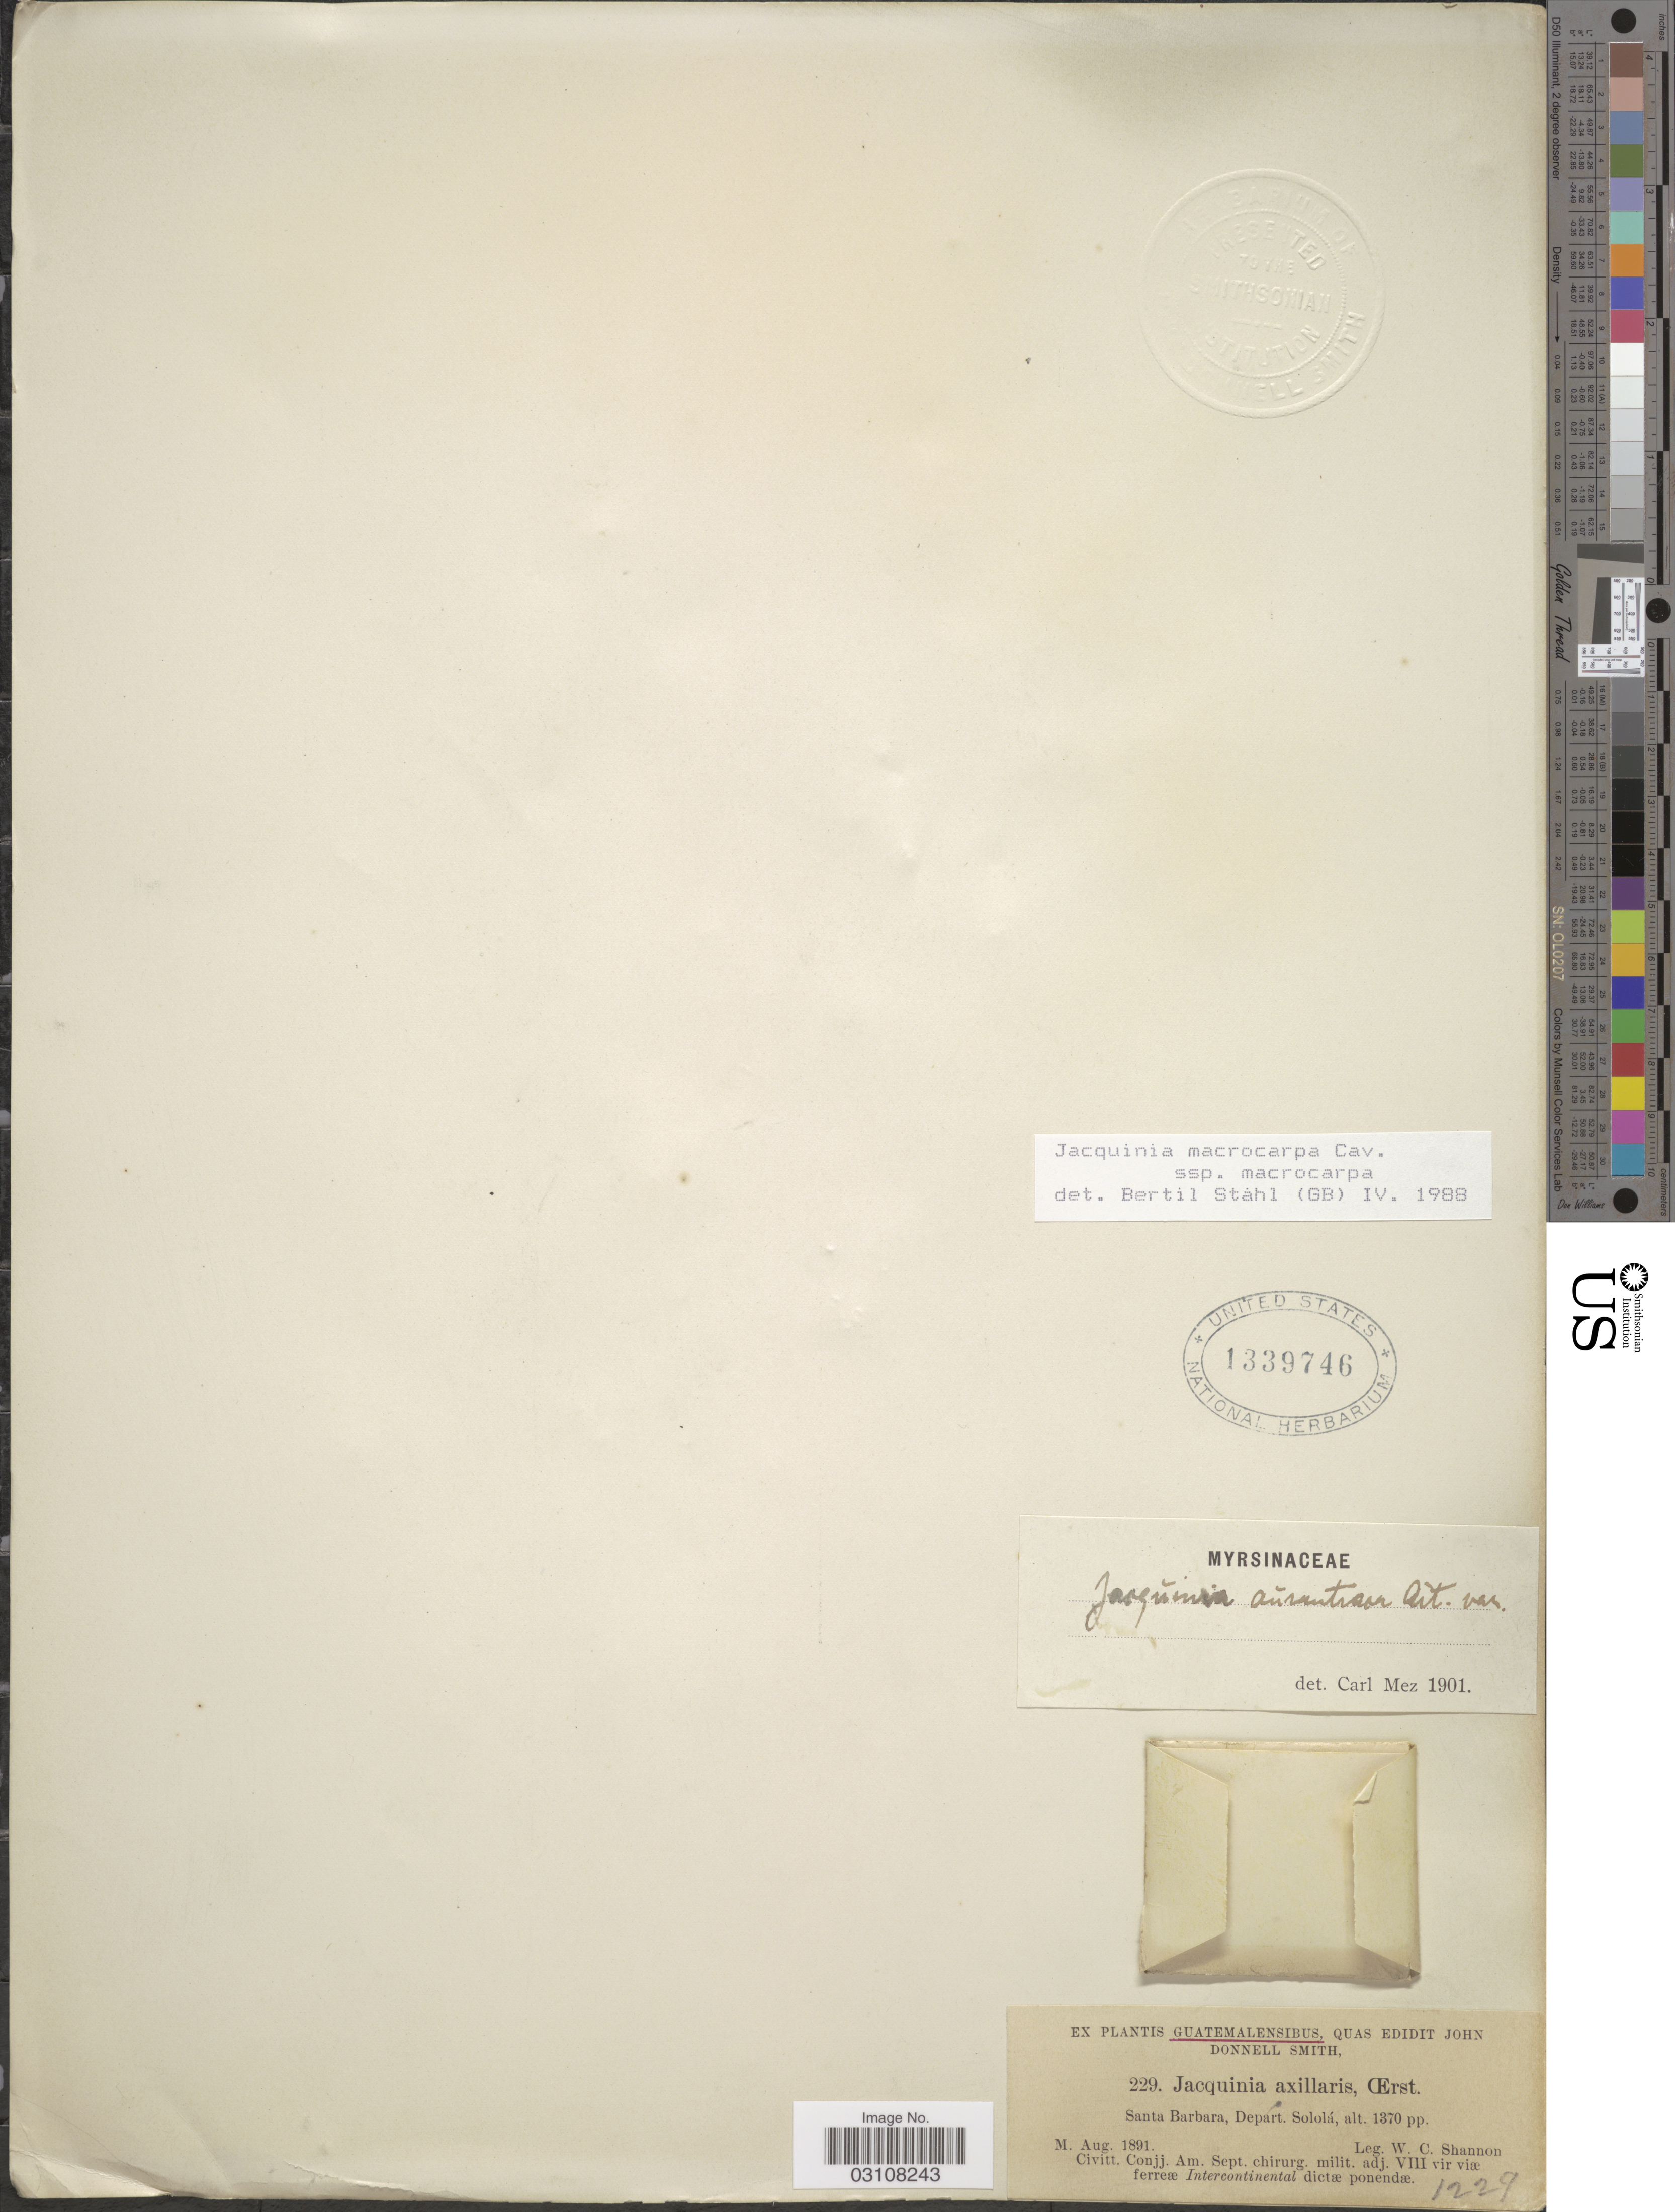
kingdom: Plantae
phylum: Tracheophyta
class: Magnoliopsida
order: Ericales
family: Primulaceae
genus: Jacquinia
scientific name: Jacquinia macrocarpa subsp. macrocarpa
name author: Cav.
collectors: W. C. Shannon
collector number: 229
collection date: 1891-08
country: Guatemala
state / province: Sololá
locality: Santa Barbara, Depart. Sololá.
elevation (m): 418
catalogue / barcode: US 1339746